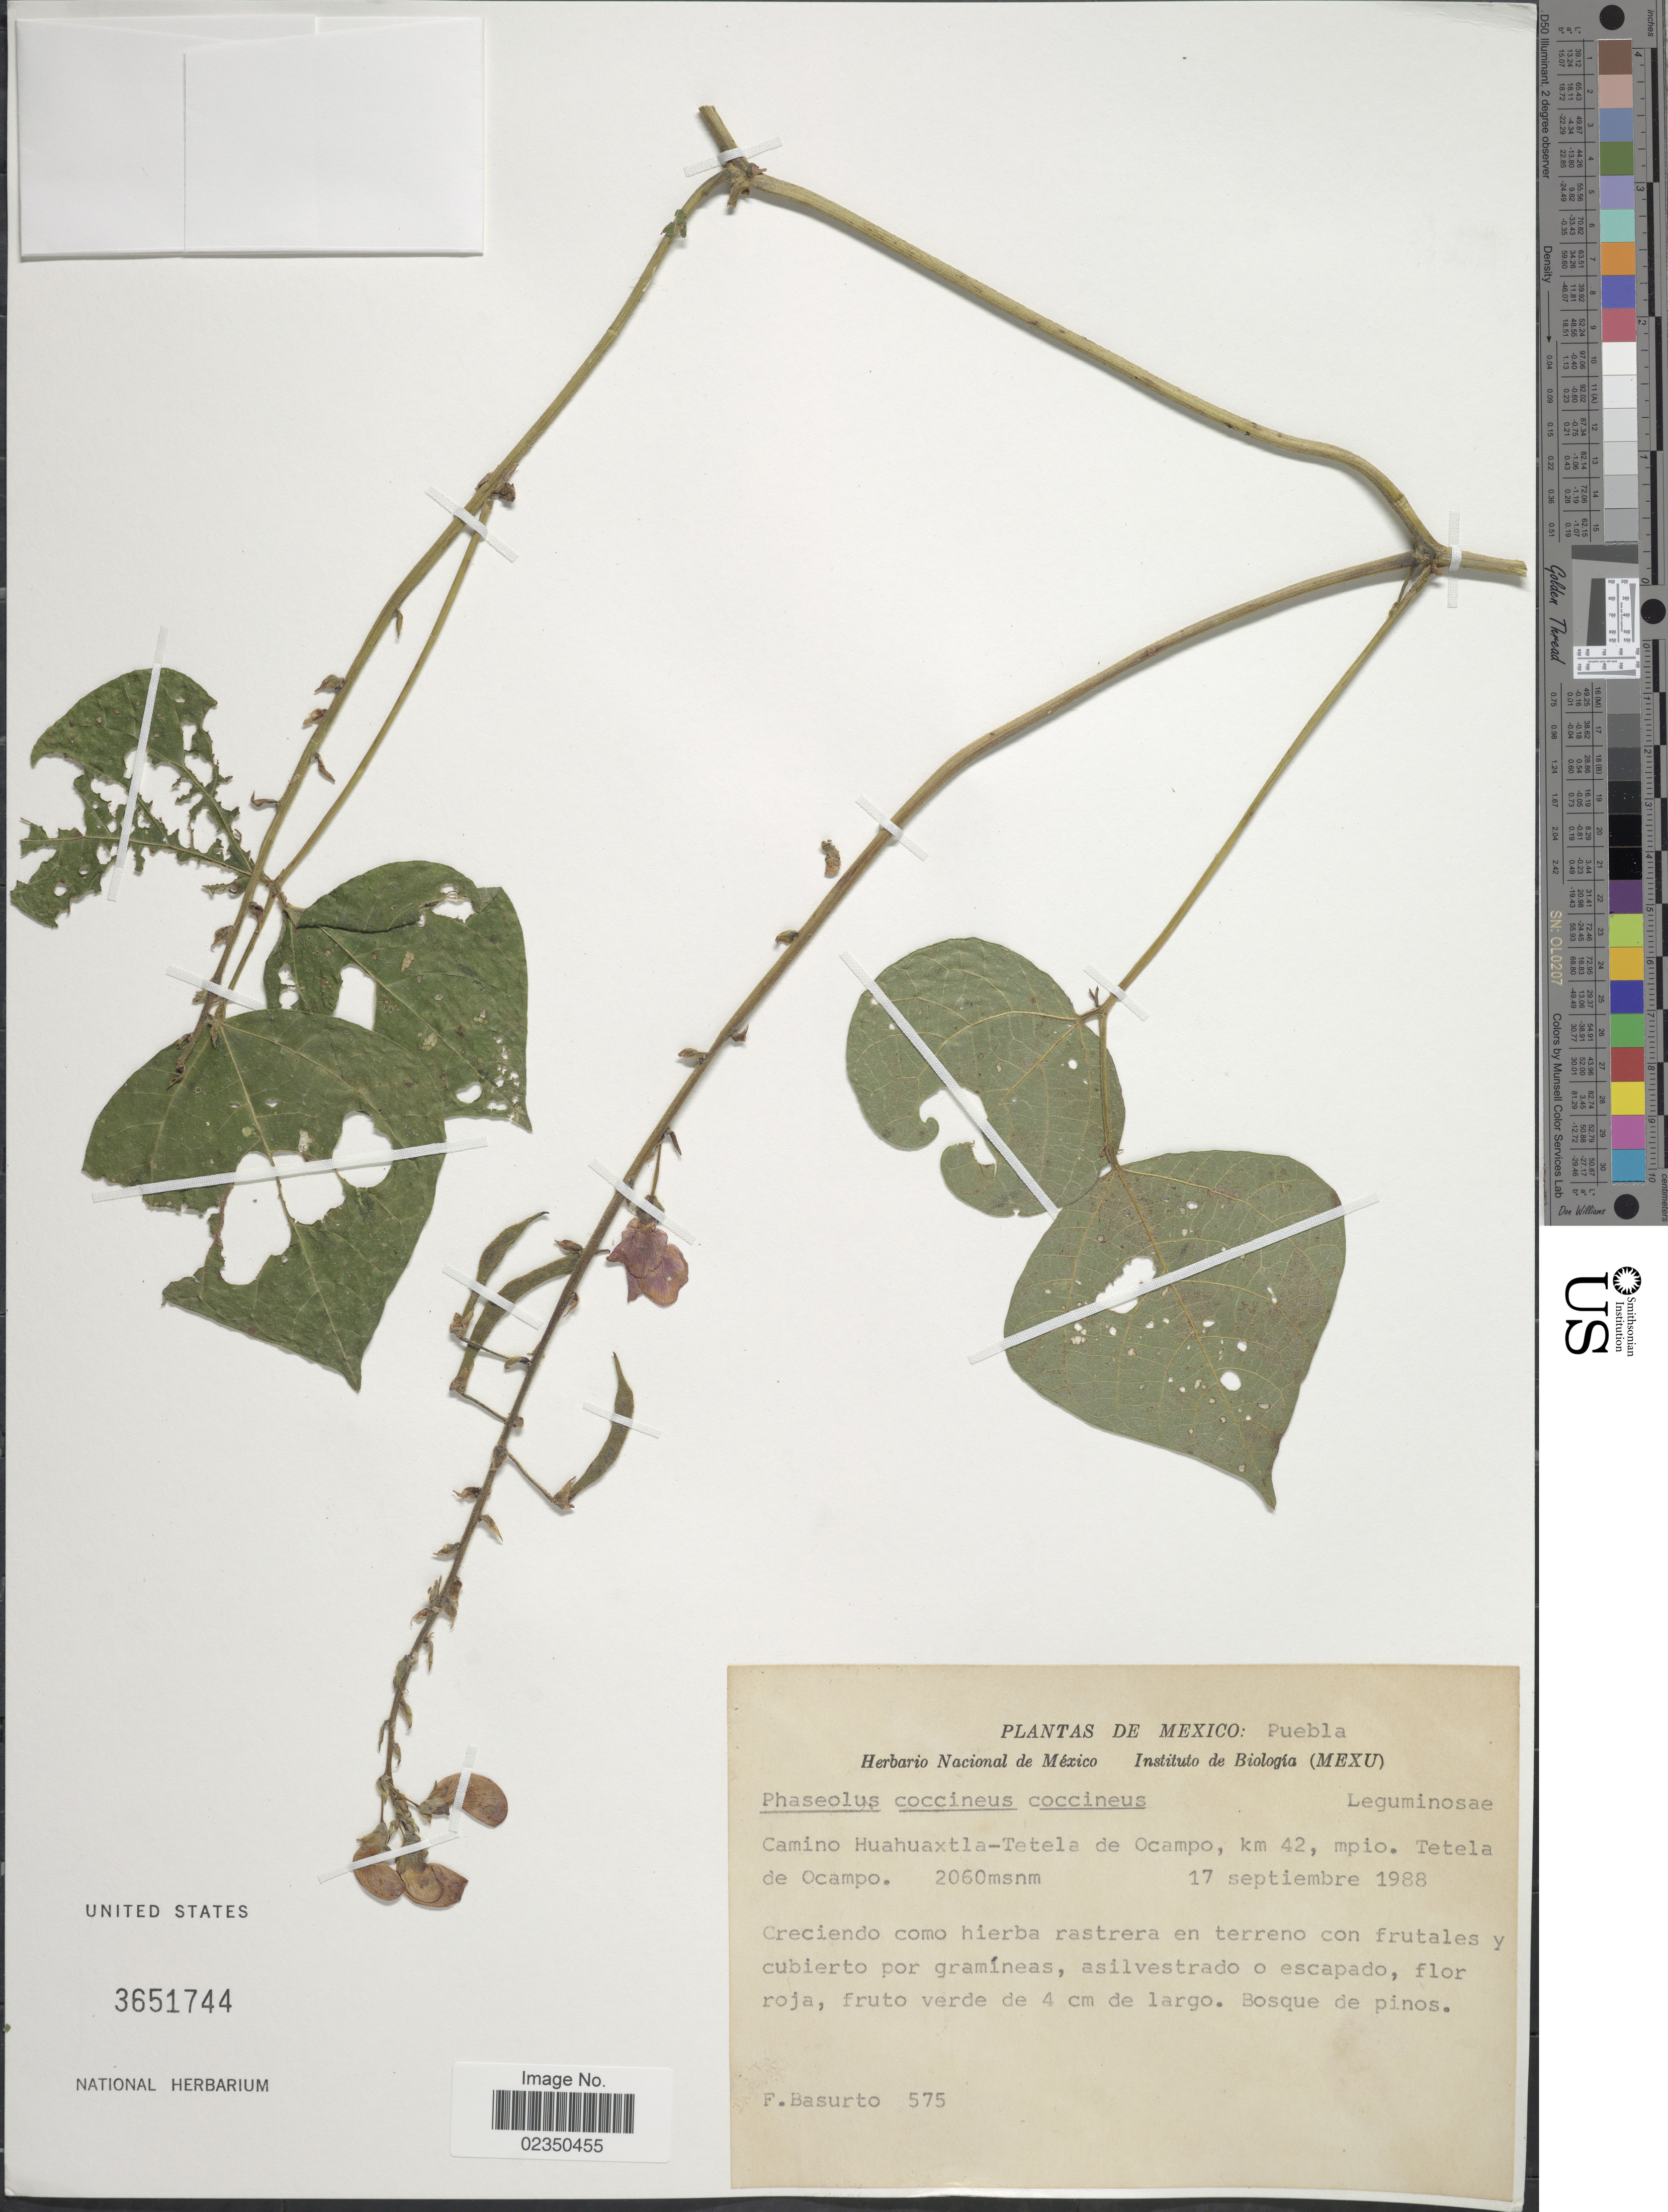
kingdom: Plantae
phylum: Tracheophyta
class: Magnoliopsida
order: Fabales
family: Fabaceae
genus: Phaseolus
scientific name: Phaseolus coccineus var. coccineus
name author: L.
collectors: F. Basurto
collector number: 575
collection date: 1988-09-17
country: Mexico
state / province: Puebla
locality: Camino Huahuaxtla-Tetela de Ocampo, km 42, mpio. Tetela de Ocampo.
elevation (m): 2060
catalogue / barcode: US 3651744